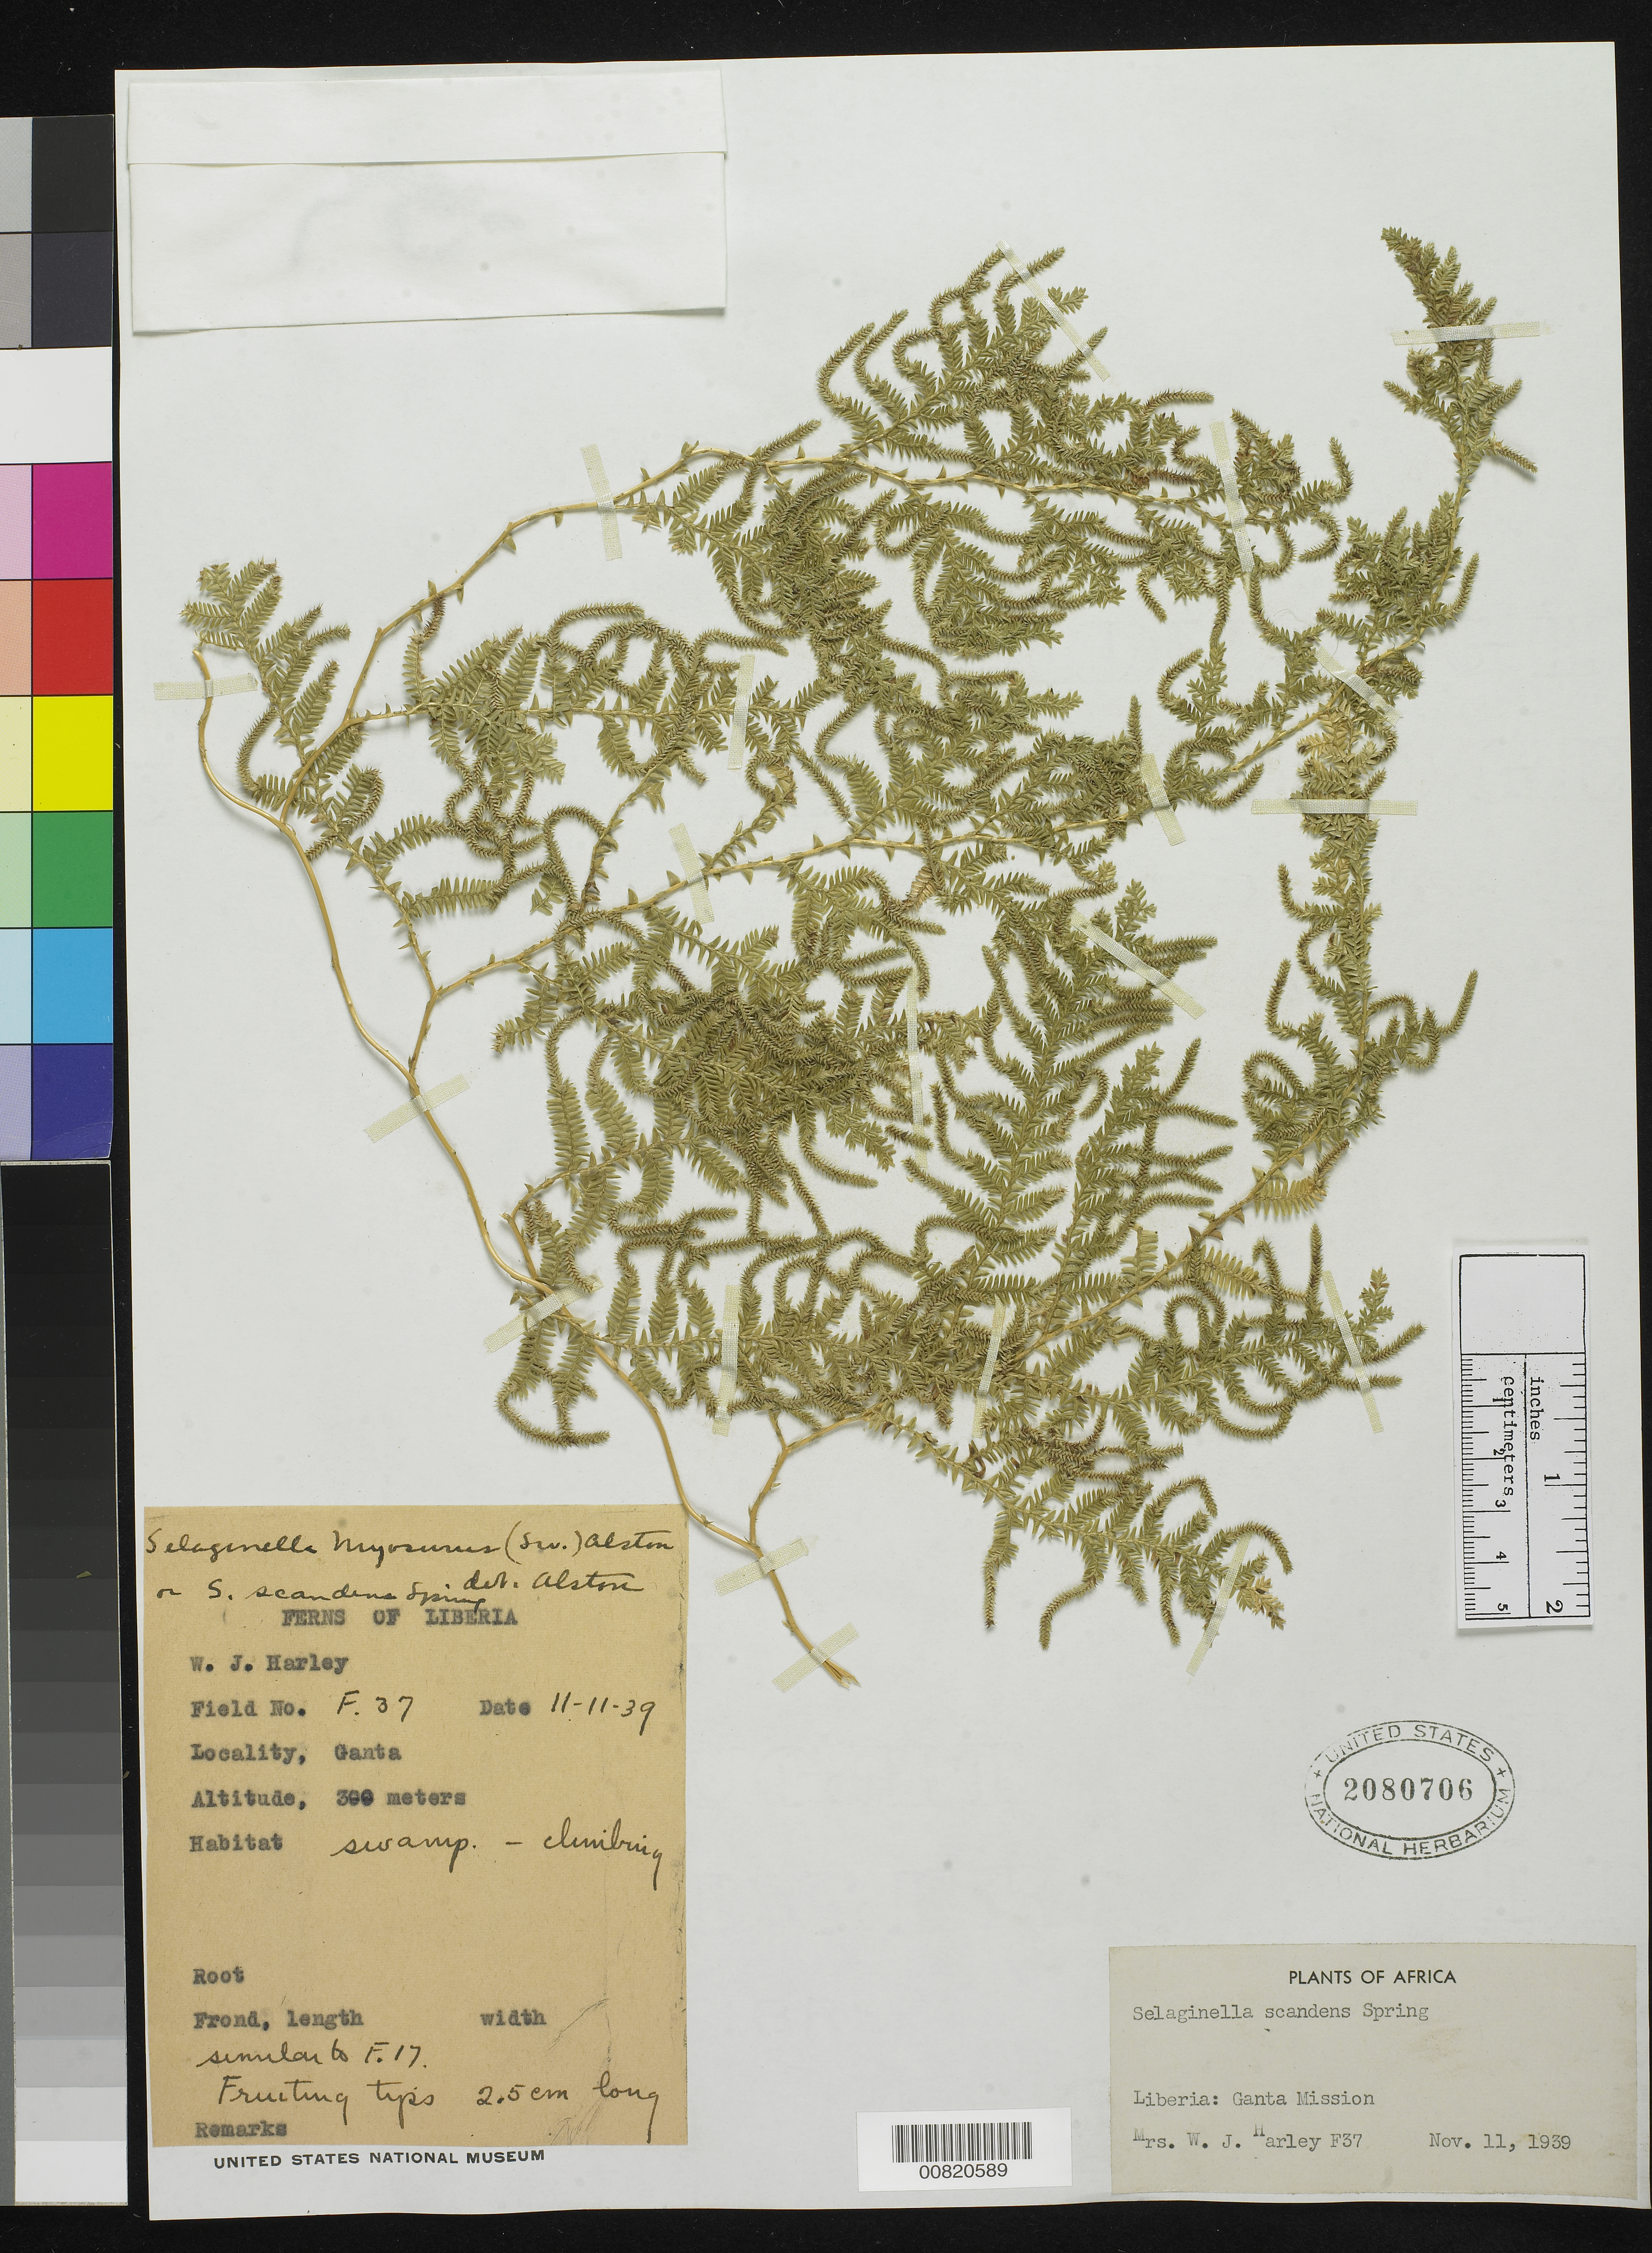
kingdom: Plantae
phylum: Tracheophyta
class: Lycopodiopsida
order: Selaginellales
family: Selaginellaceae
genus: Selaginella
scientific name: Selaginella myosurus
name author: (Sw.) Alston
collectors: Harley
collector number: F 37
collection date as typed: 11 Nov 1939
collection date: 1939-11-11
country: Liberia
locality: Ganta Mission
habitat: Swamp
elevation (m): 300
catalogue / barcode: US 2080706